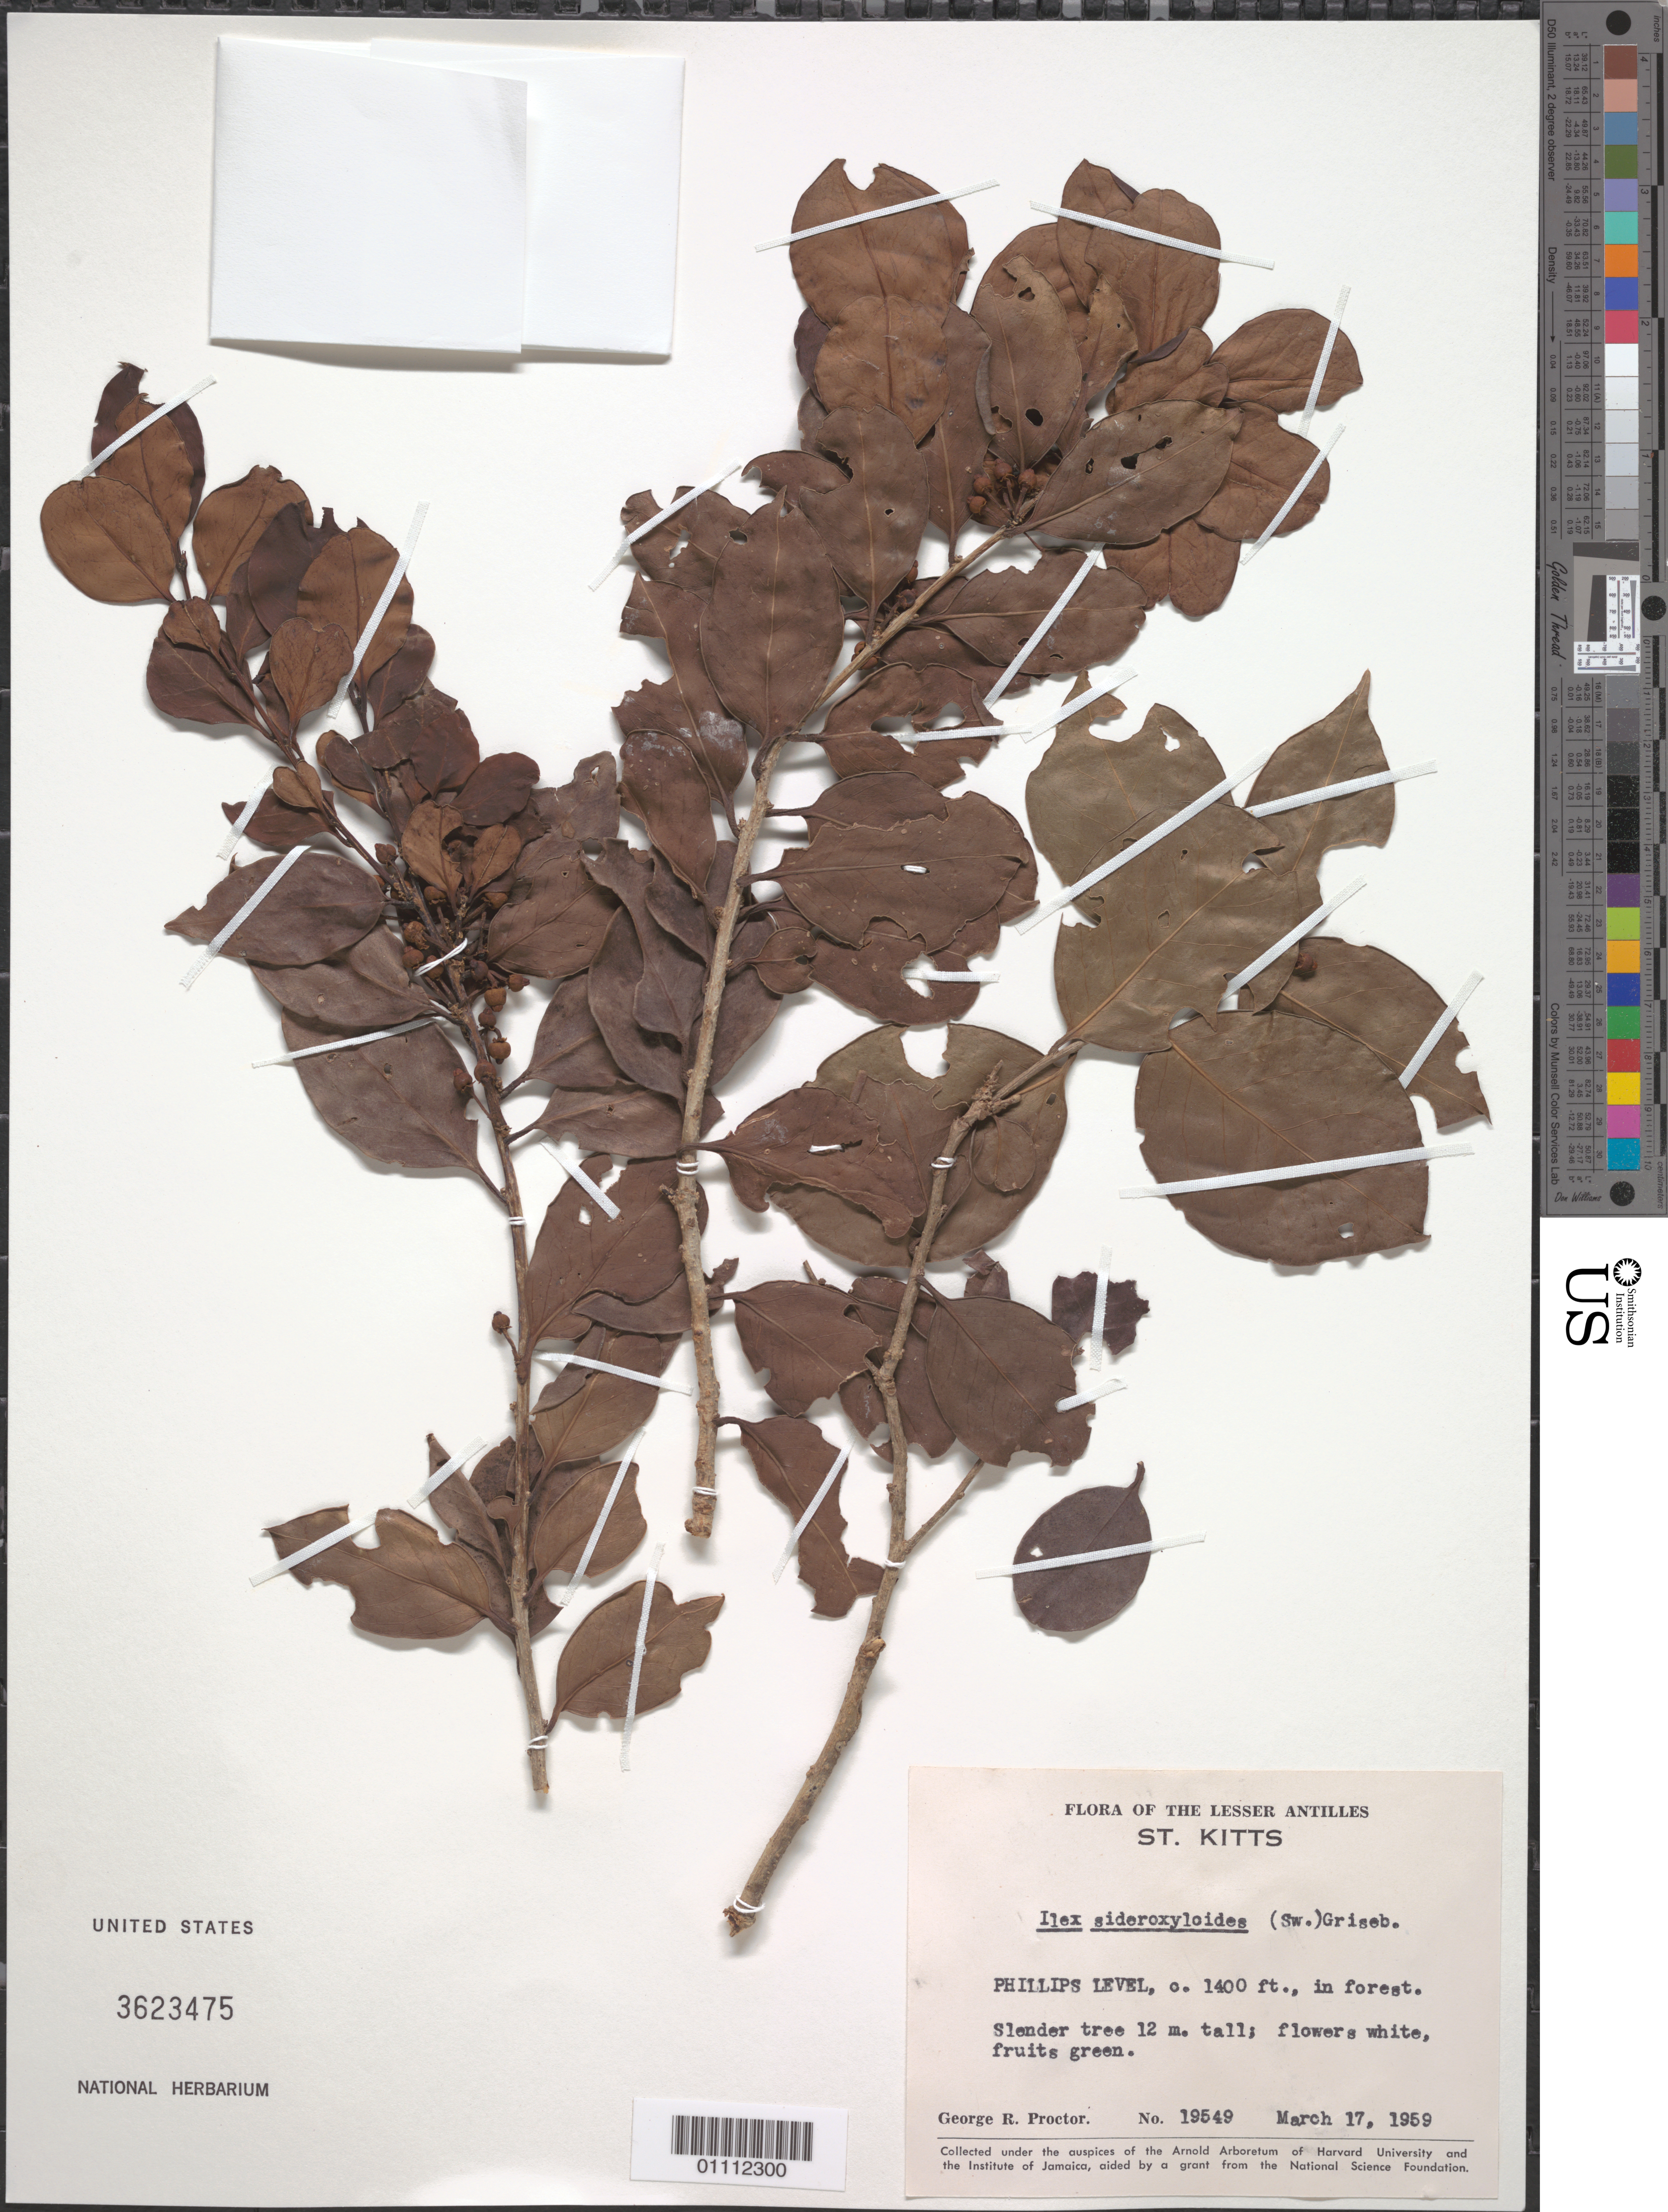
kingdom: Plantae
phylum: Tracheophyta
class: Magnoliopsida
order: Aquifoliales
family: Aquifoliaceae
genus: Ilex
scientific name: Ilex sideroxyloides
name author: (Sw.) Griseb.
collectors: G. R. Proctor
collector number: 19549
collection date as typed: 17 Mar 1959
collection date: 1959-03-17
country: St. Christopher-Nevis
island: St. Christopher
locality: Phillips Level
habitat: In forest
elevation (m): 427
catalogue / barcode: US 3623475